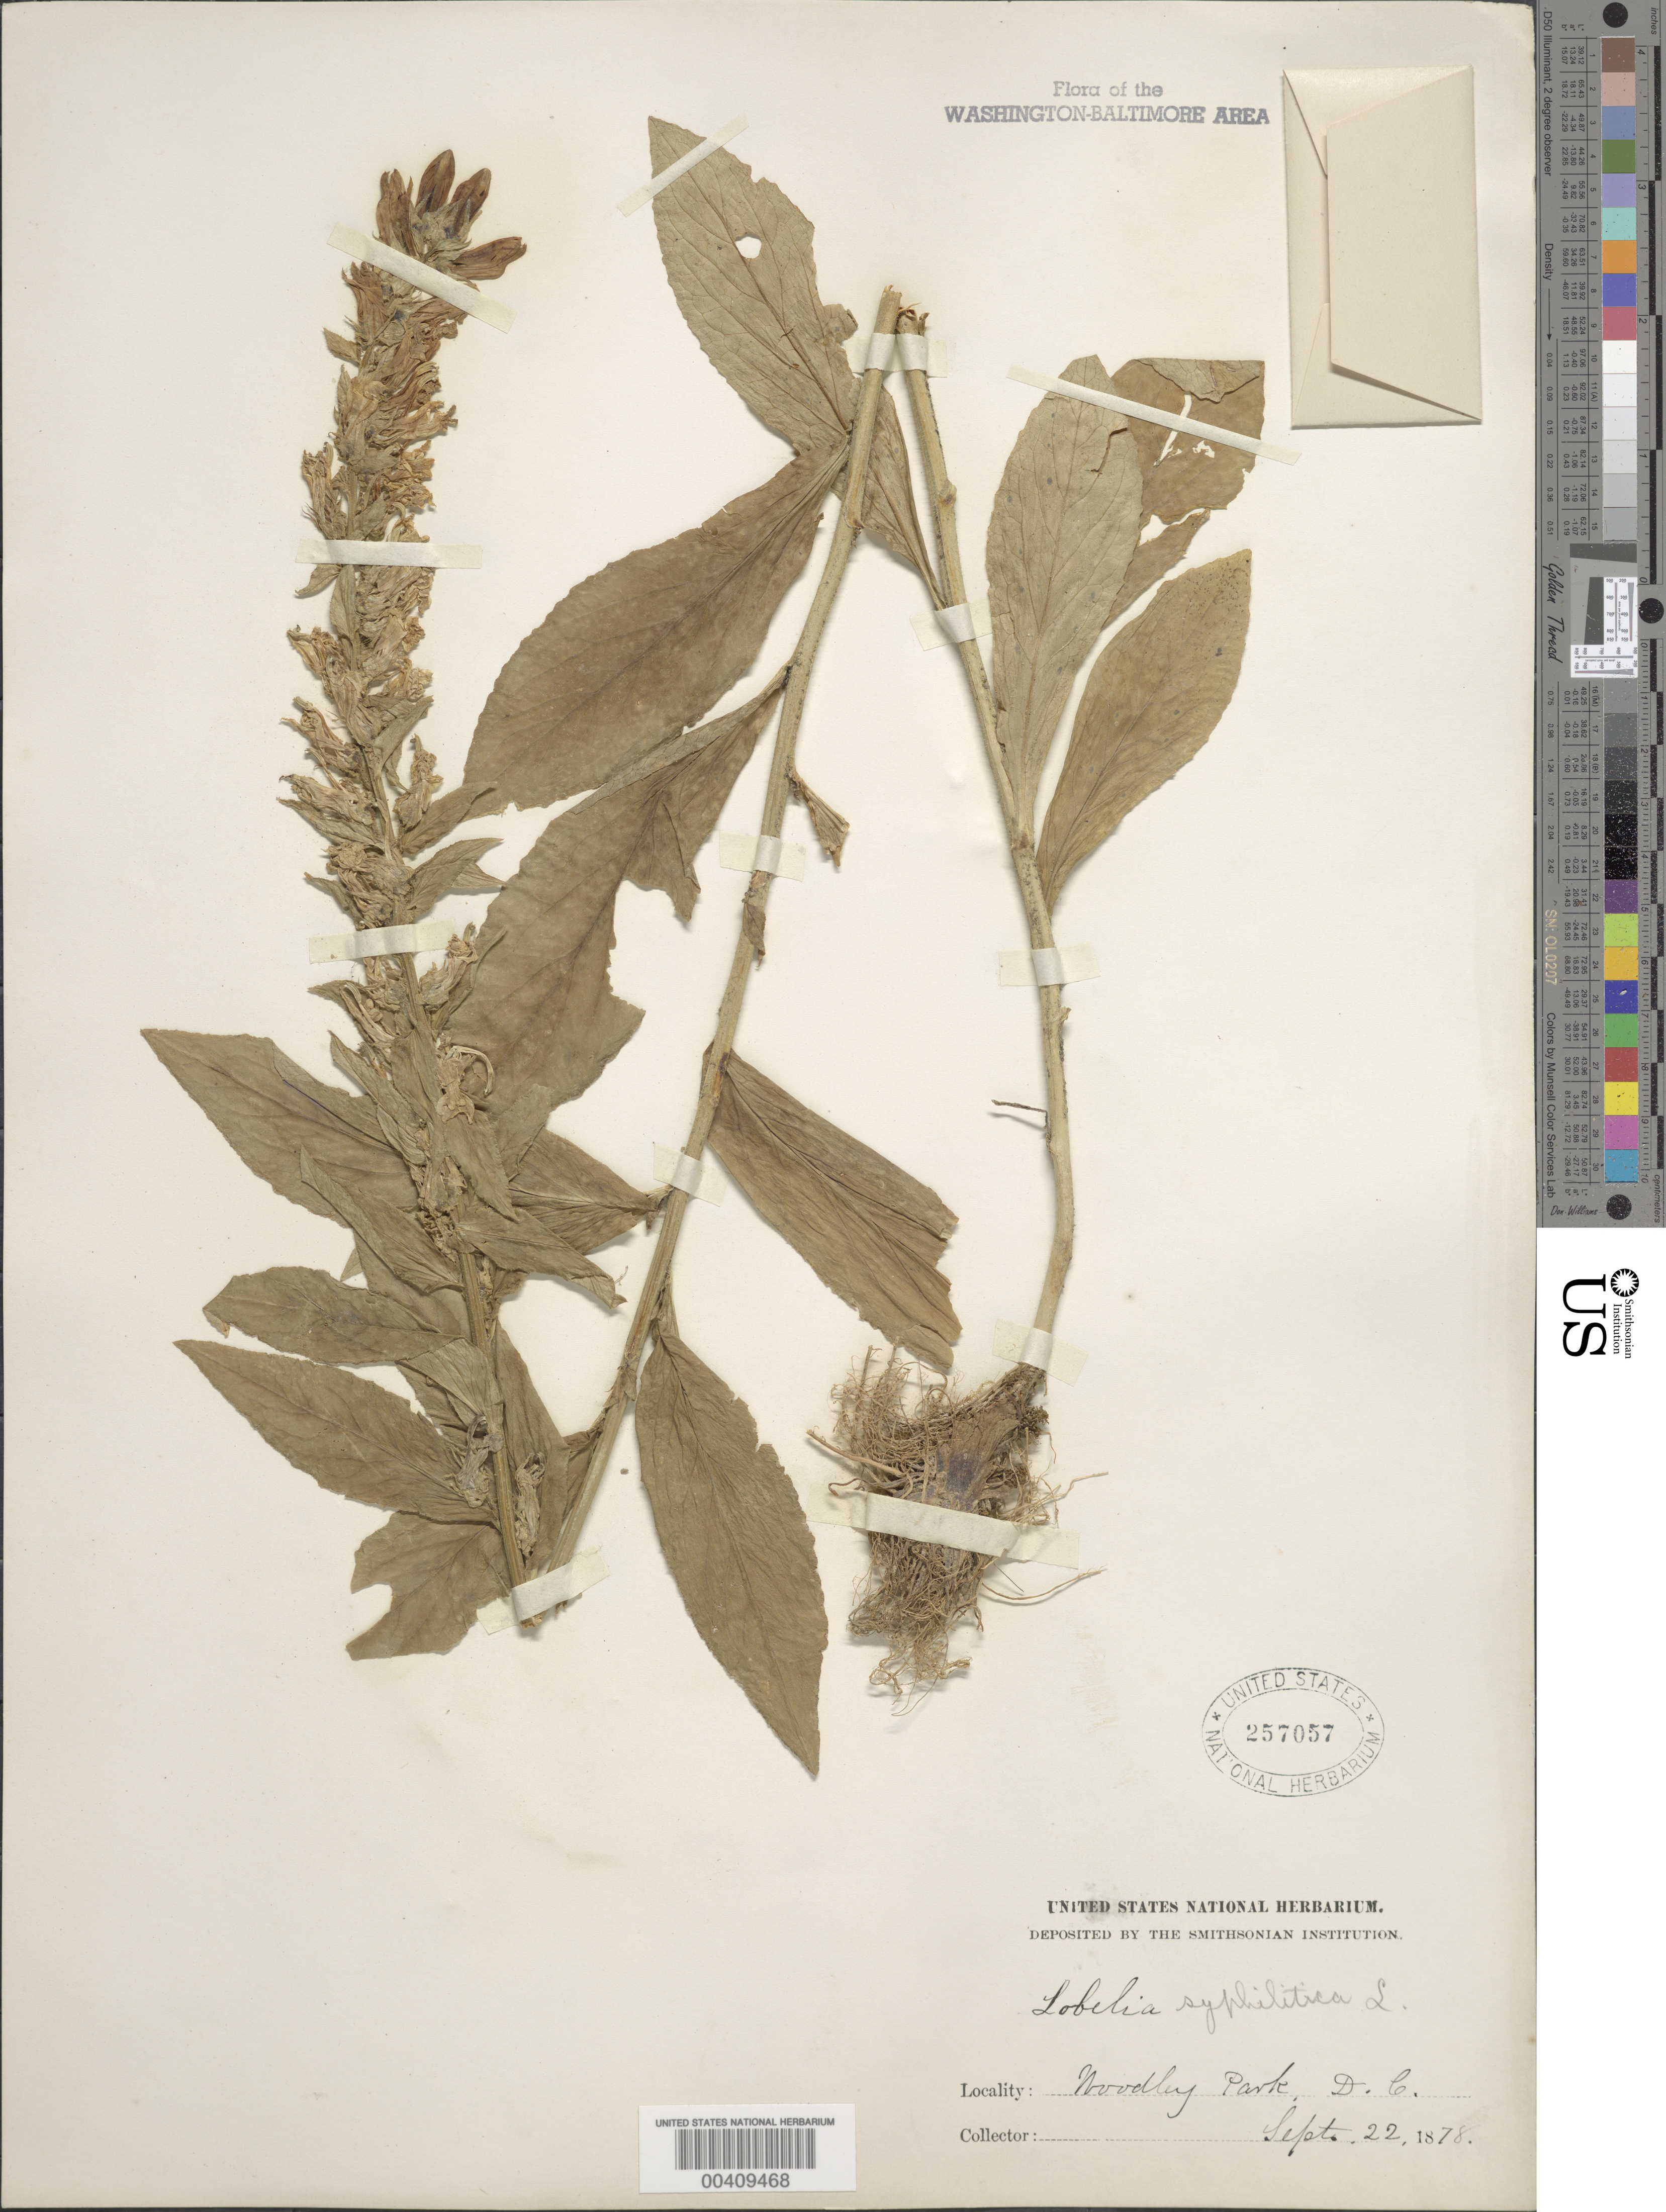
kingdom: Plantae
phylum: Tracheophyta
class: Magnoliopsida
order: Asterales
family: Campanulaceae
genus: Lobelia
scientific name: Lobelia siphilitica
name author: L.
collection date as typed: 22 Sep 1878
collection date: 1878-09-22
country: United States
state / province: District of Columbia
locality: Woodley Park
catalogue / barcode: US 257057